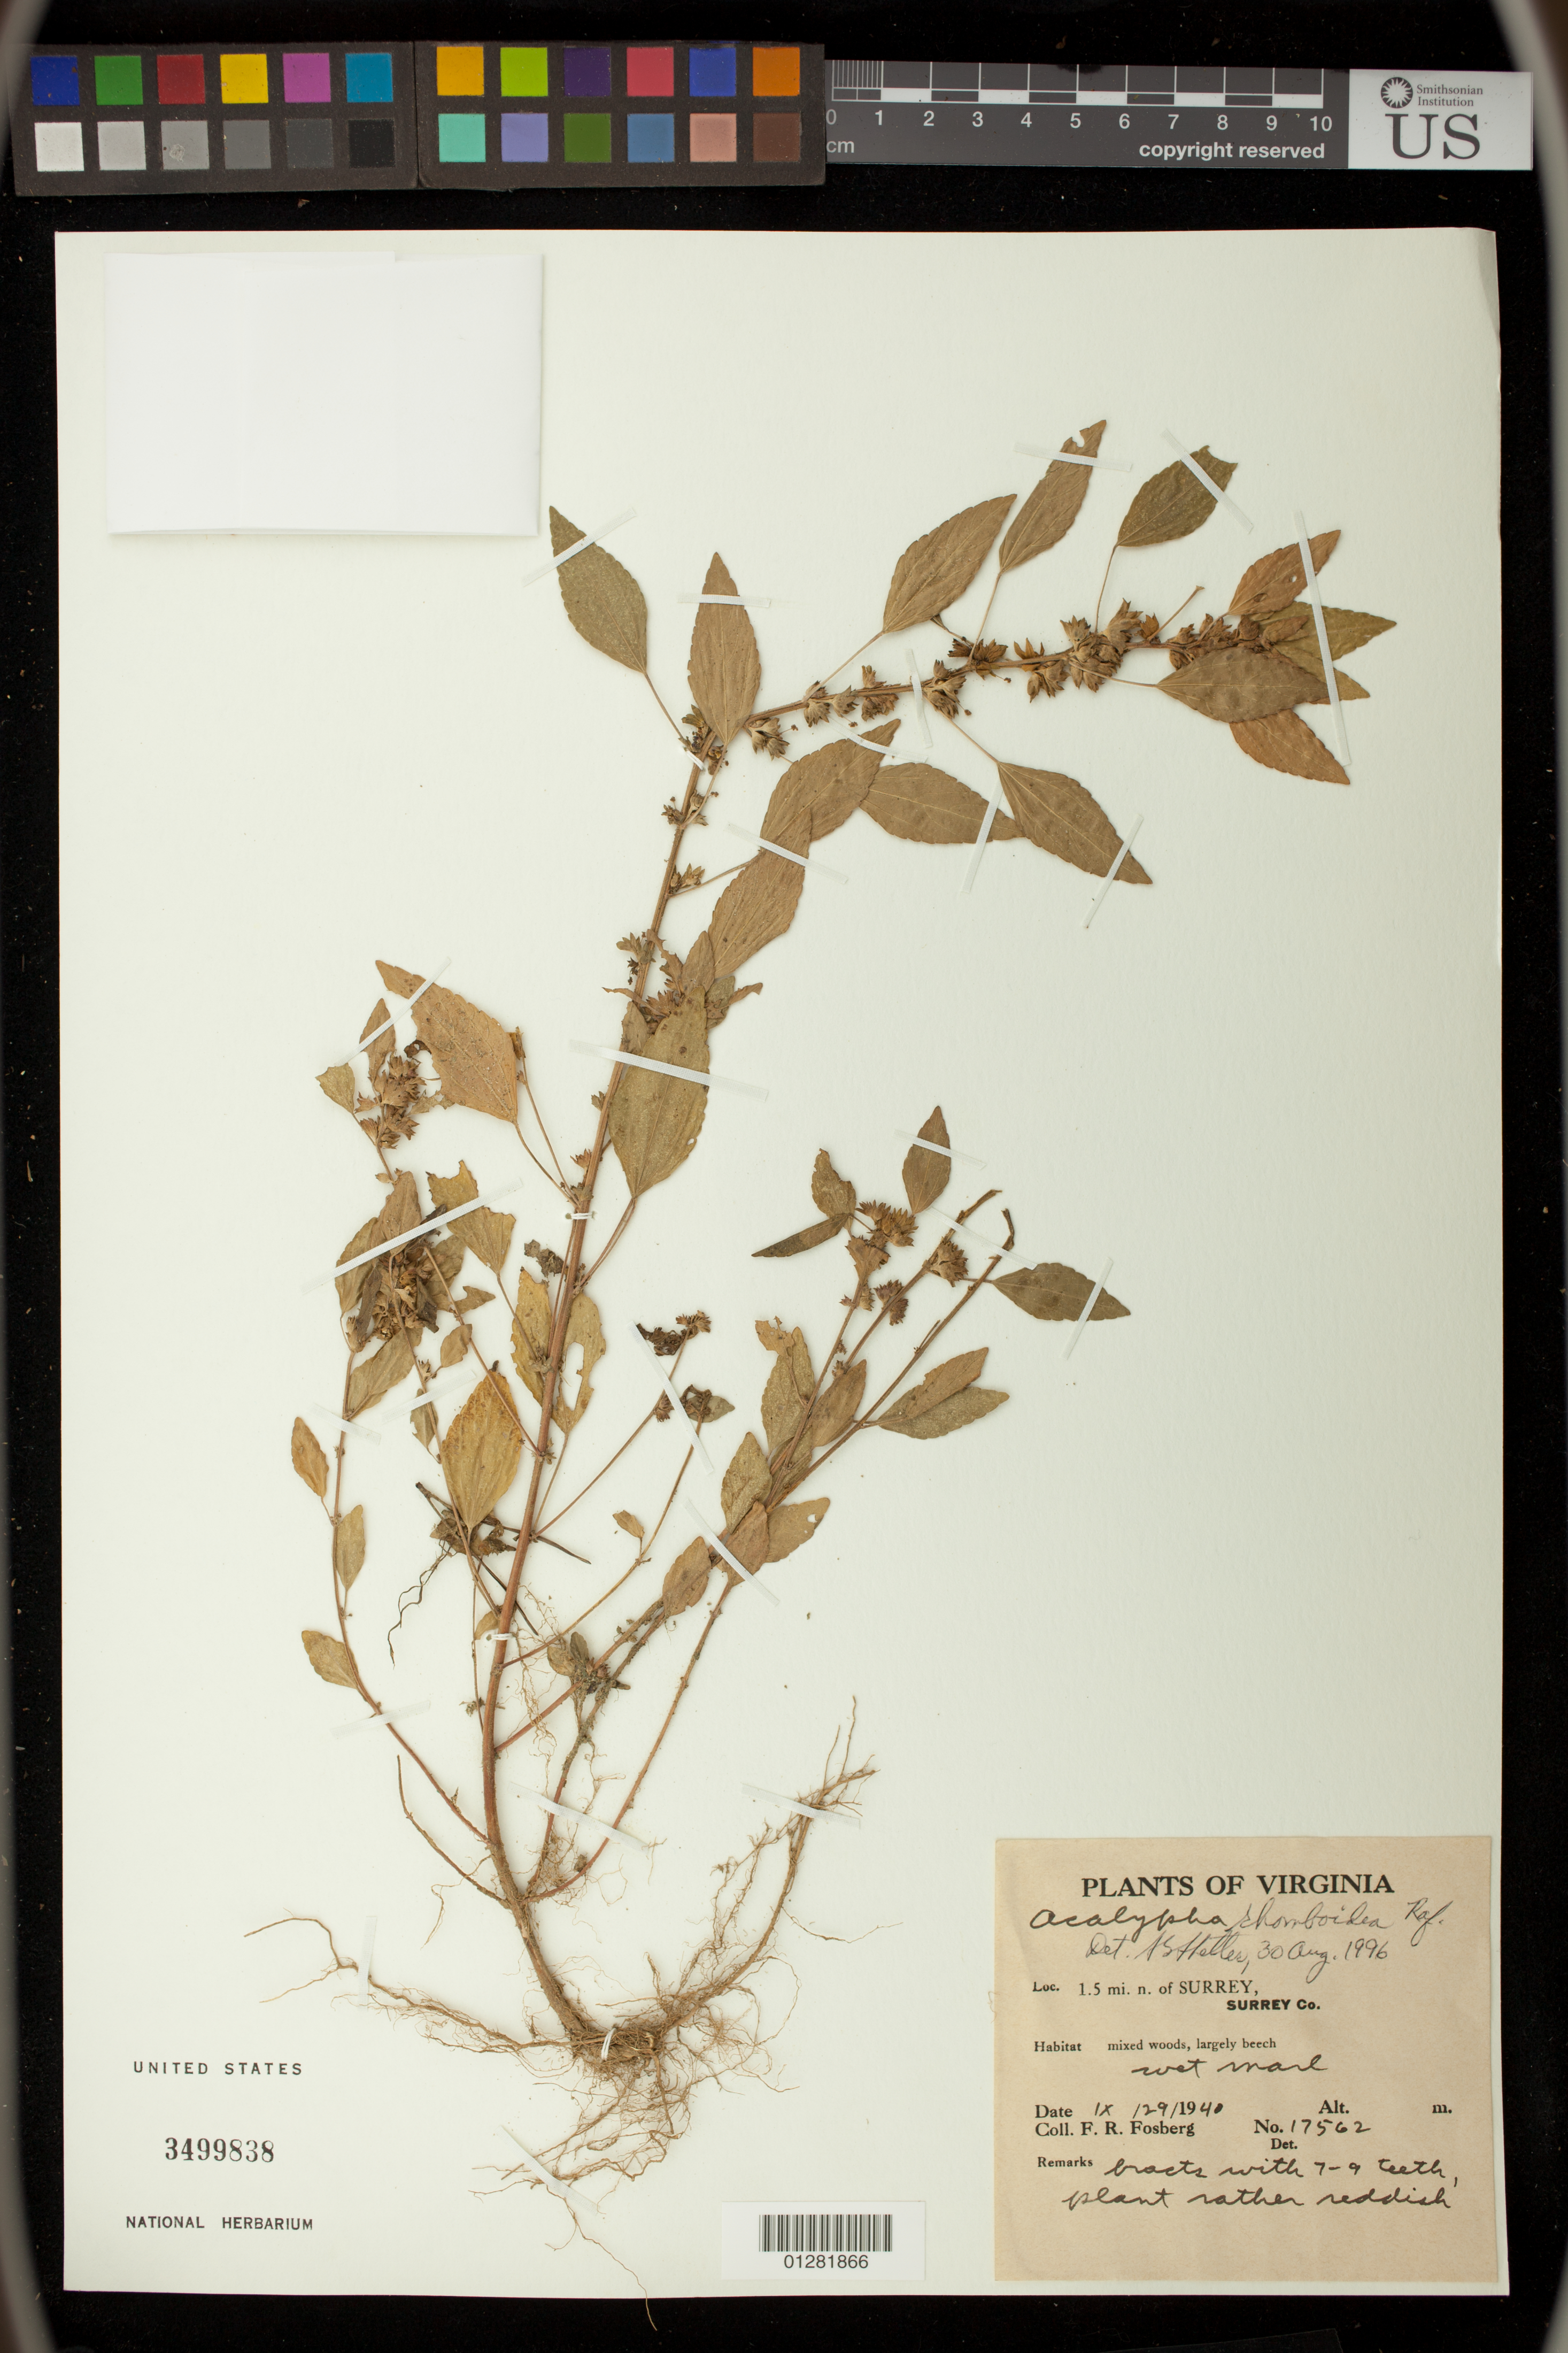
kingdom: Plantae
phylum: Tracheophyta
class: Magnoliopsida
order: Malpighiales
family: Euphorbiaceae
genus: Acalypha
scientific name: Acalypha rhomboidea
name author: Raf.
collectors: F. R. Fosberg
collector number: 17562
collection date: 1940-09-29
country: United States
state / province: Virginia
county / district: Surry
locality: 1.5 mi. N of Surry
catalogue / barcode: US 3499838